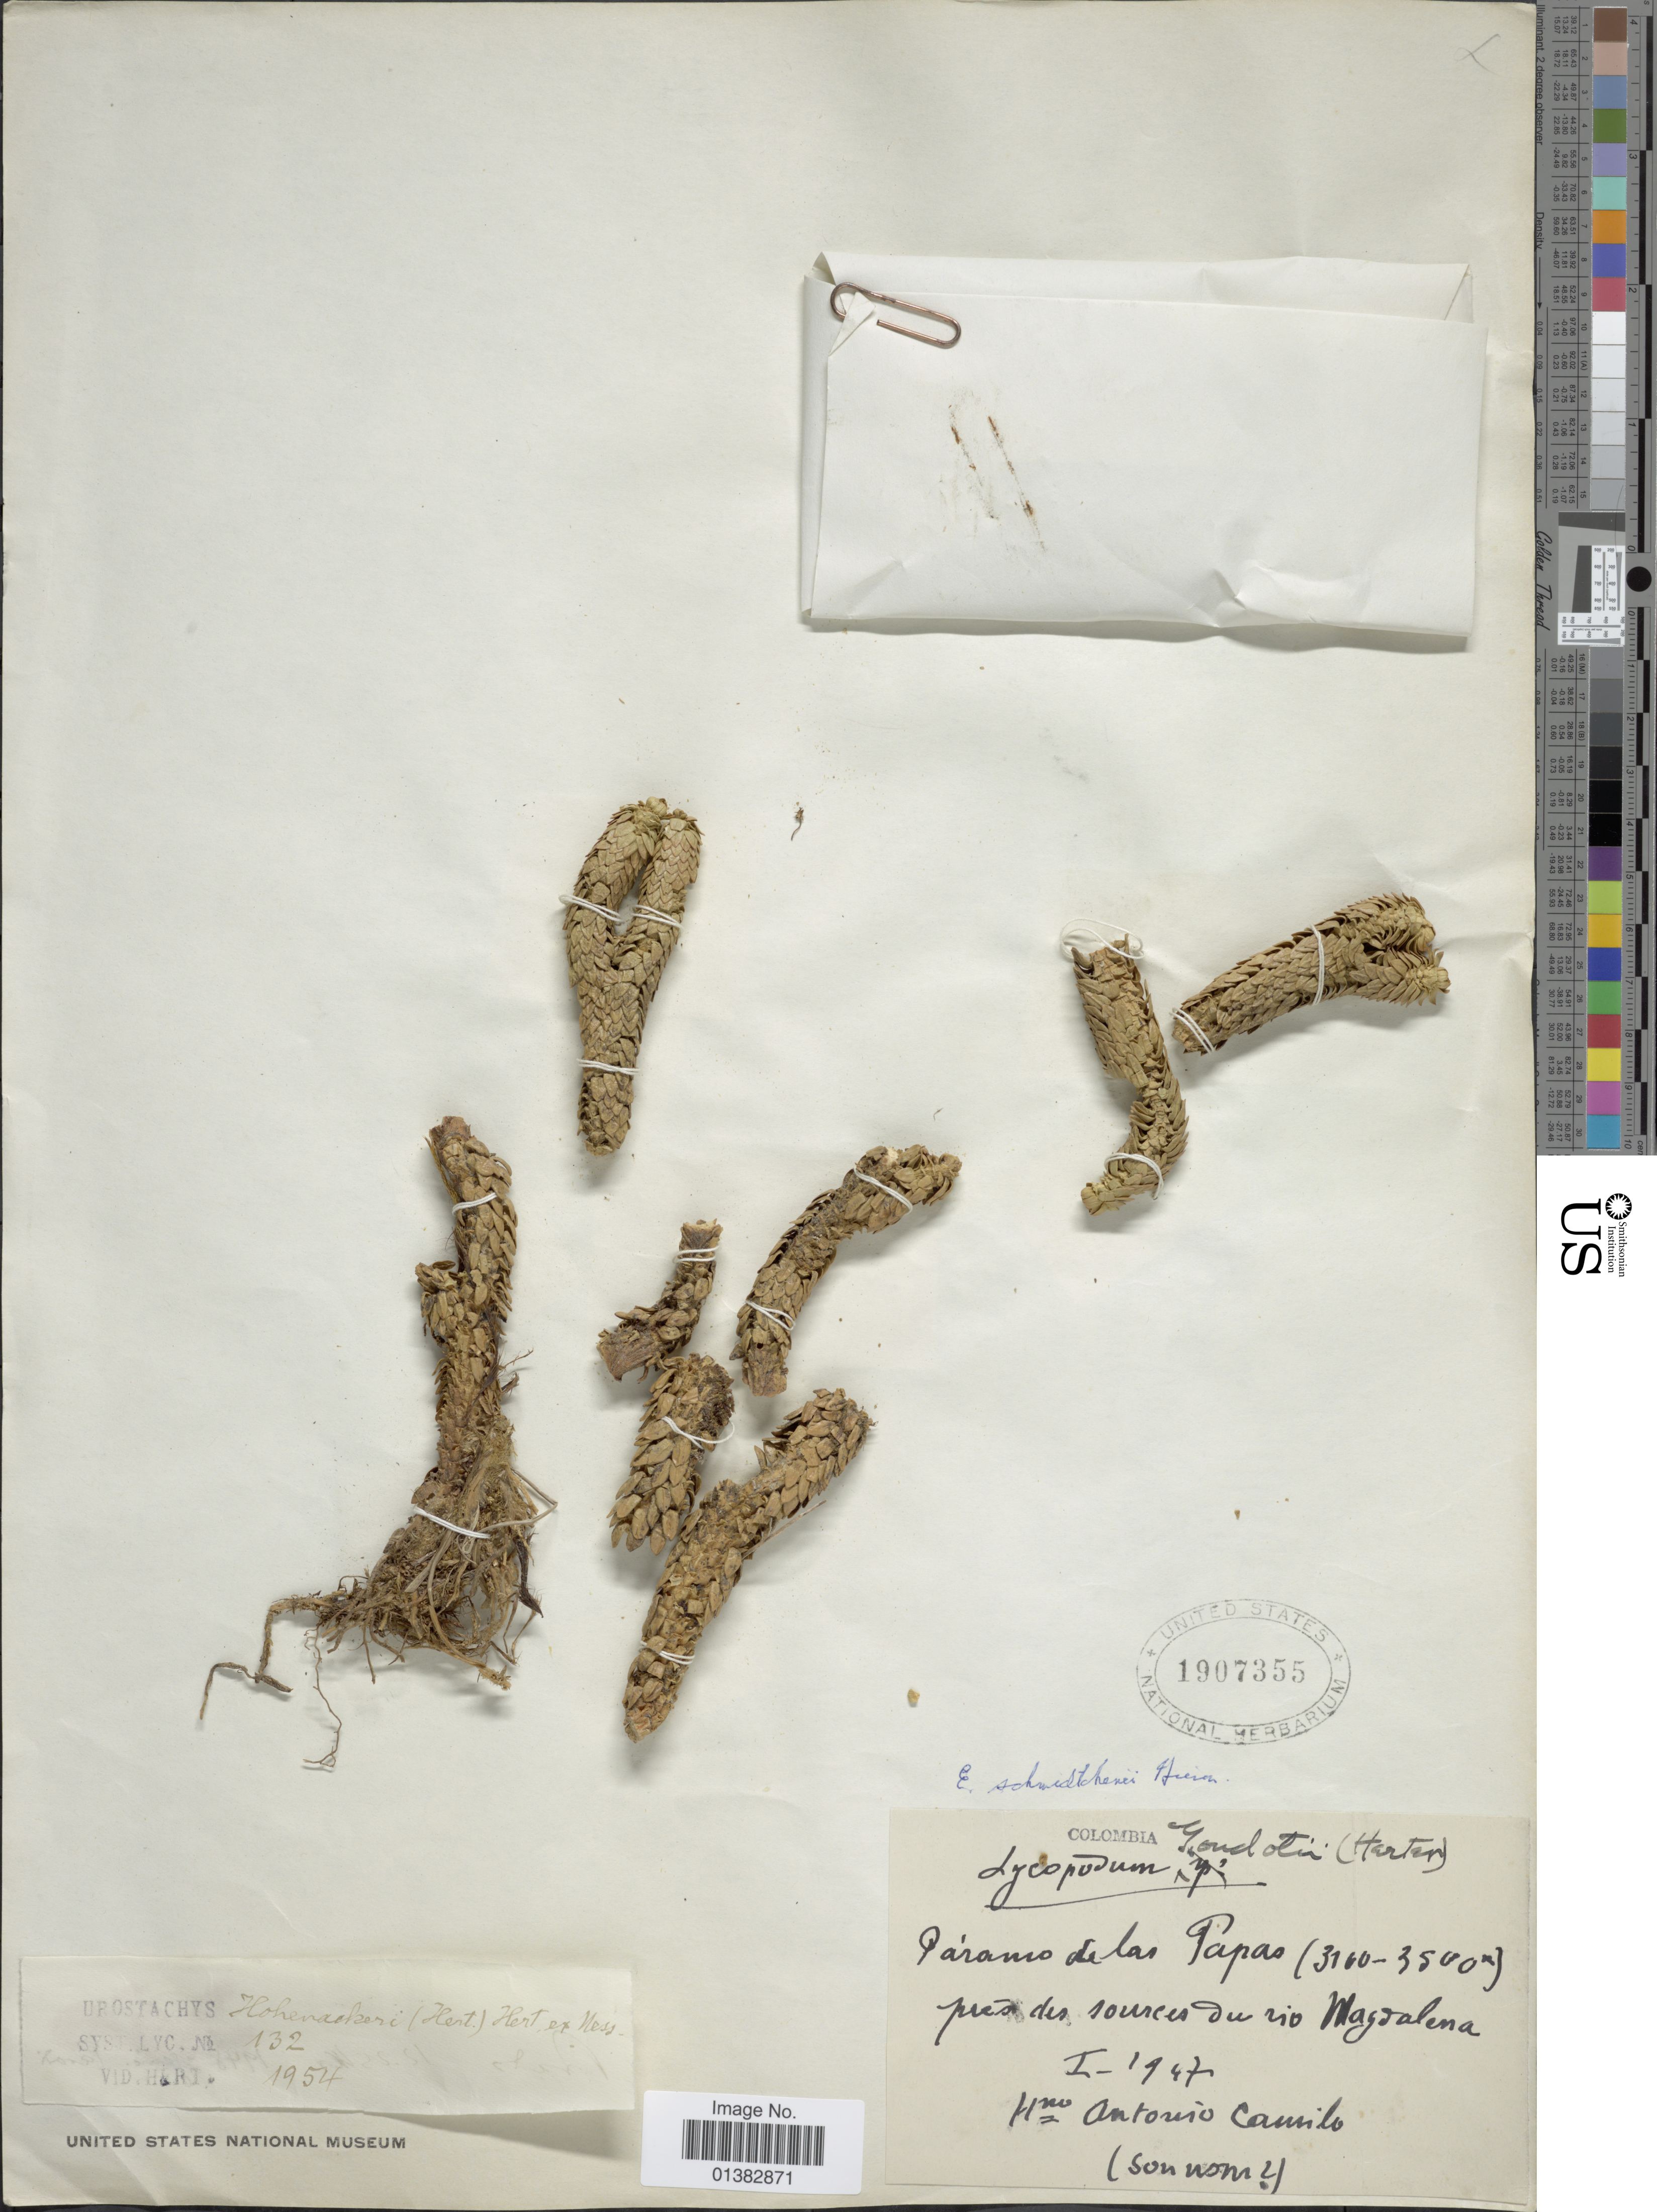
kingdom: Plantae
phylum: Tracheophyta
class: Lycopodiopsida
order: Lycopodiales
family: Lycopodiaceae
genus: Phlegmariurus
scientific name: Phlegmariurus schmidtchenii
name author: (Hieron.) B. Øllg.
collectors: H. Camilo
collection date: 1947-01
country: Colombia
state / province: Magdalena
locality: Gondotin (Harten), Páramo de las Papas, pres des sources du rio Magdalena [interpreted]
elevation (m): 3100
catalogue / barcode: US 1907355